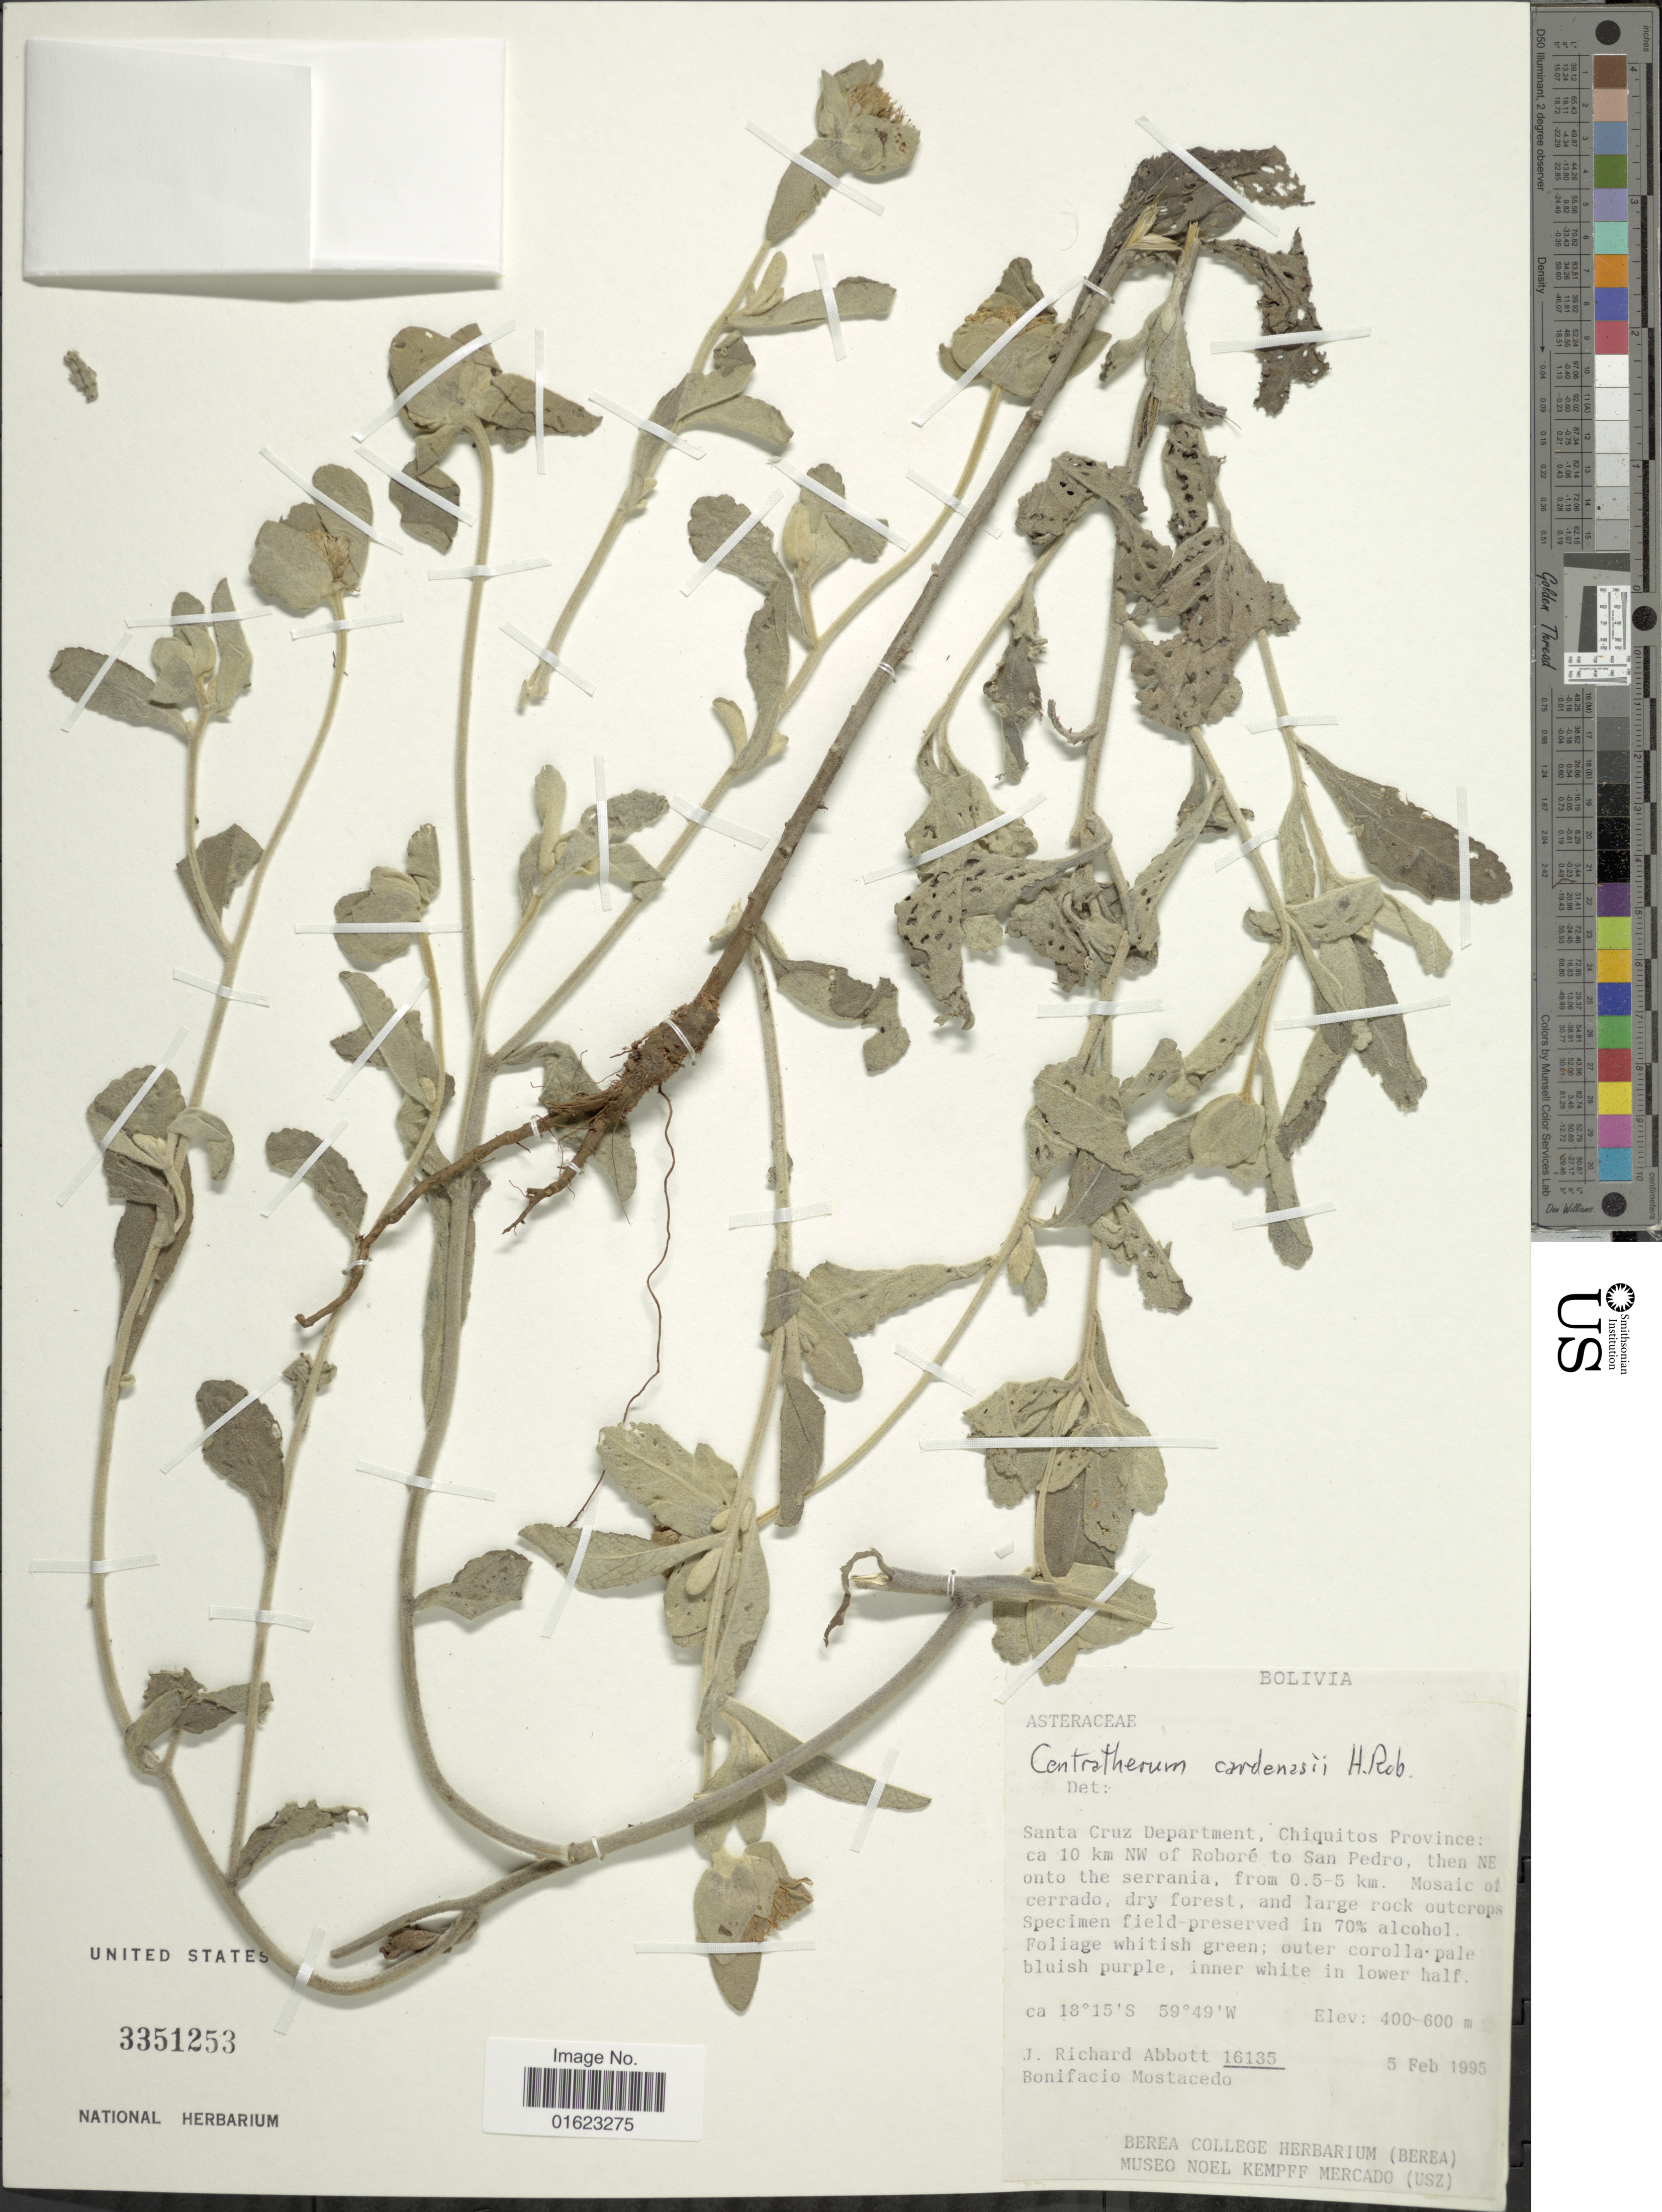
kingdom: Plantae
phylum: Tracheophyta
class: Magnoliopsida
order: Asterales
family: Asteraceae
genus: Centratherum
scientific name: Centratherum cardenasii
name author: H. Rob.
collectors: J. R. Abbott & B. Mostacedo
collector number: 16135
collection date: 1995-02-05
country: Bolivia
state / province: Santa Cruz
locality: Bolivia. Santa Cruz Department, Chiquitos Province: ca. 10 km W of Robore to San Pedro, then E onto the serrania, from 0.5-5 km.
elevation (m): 400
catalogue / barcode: US 3351253